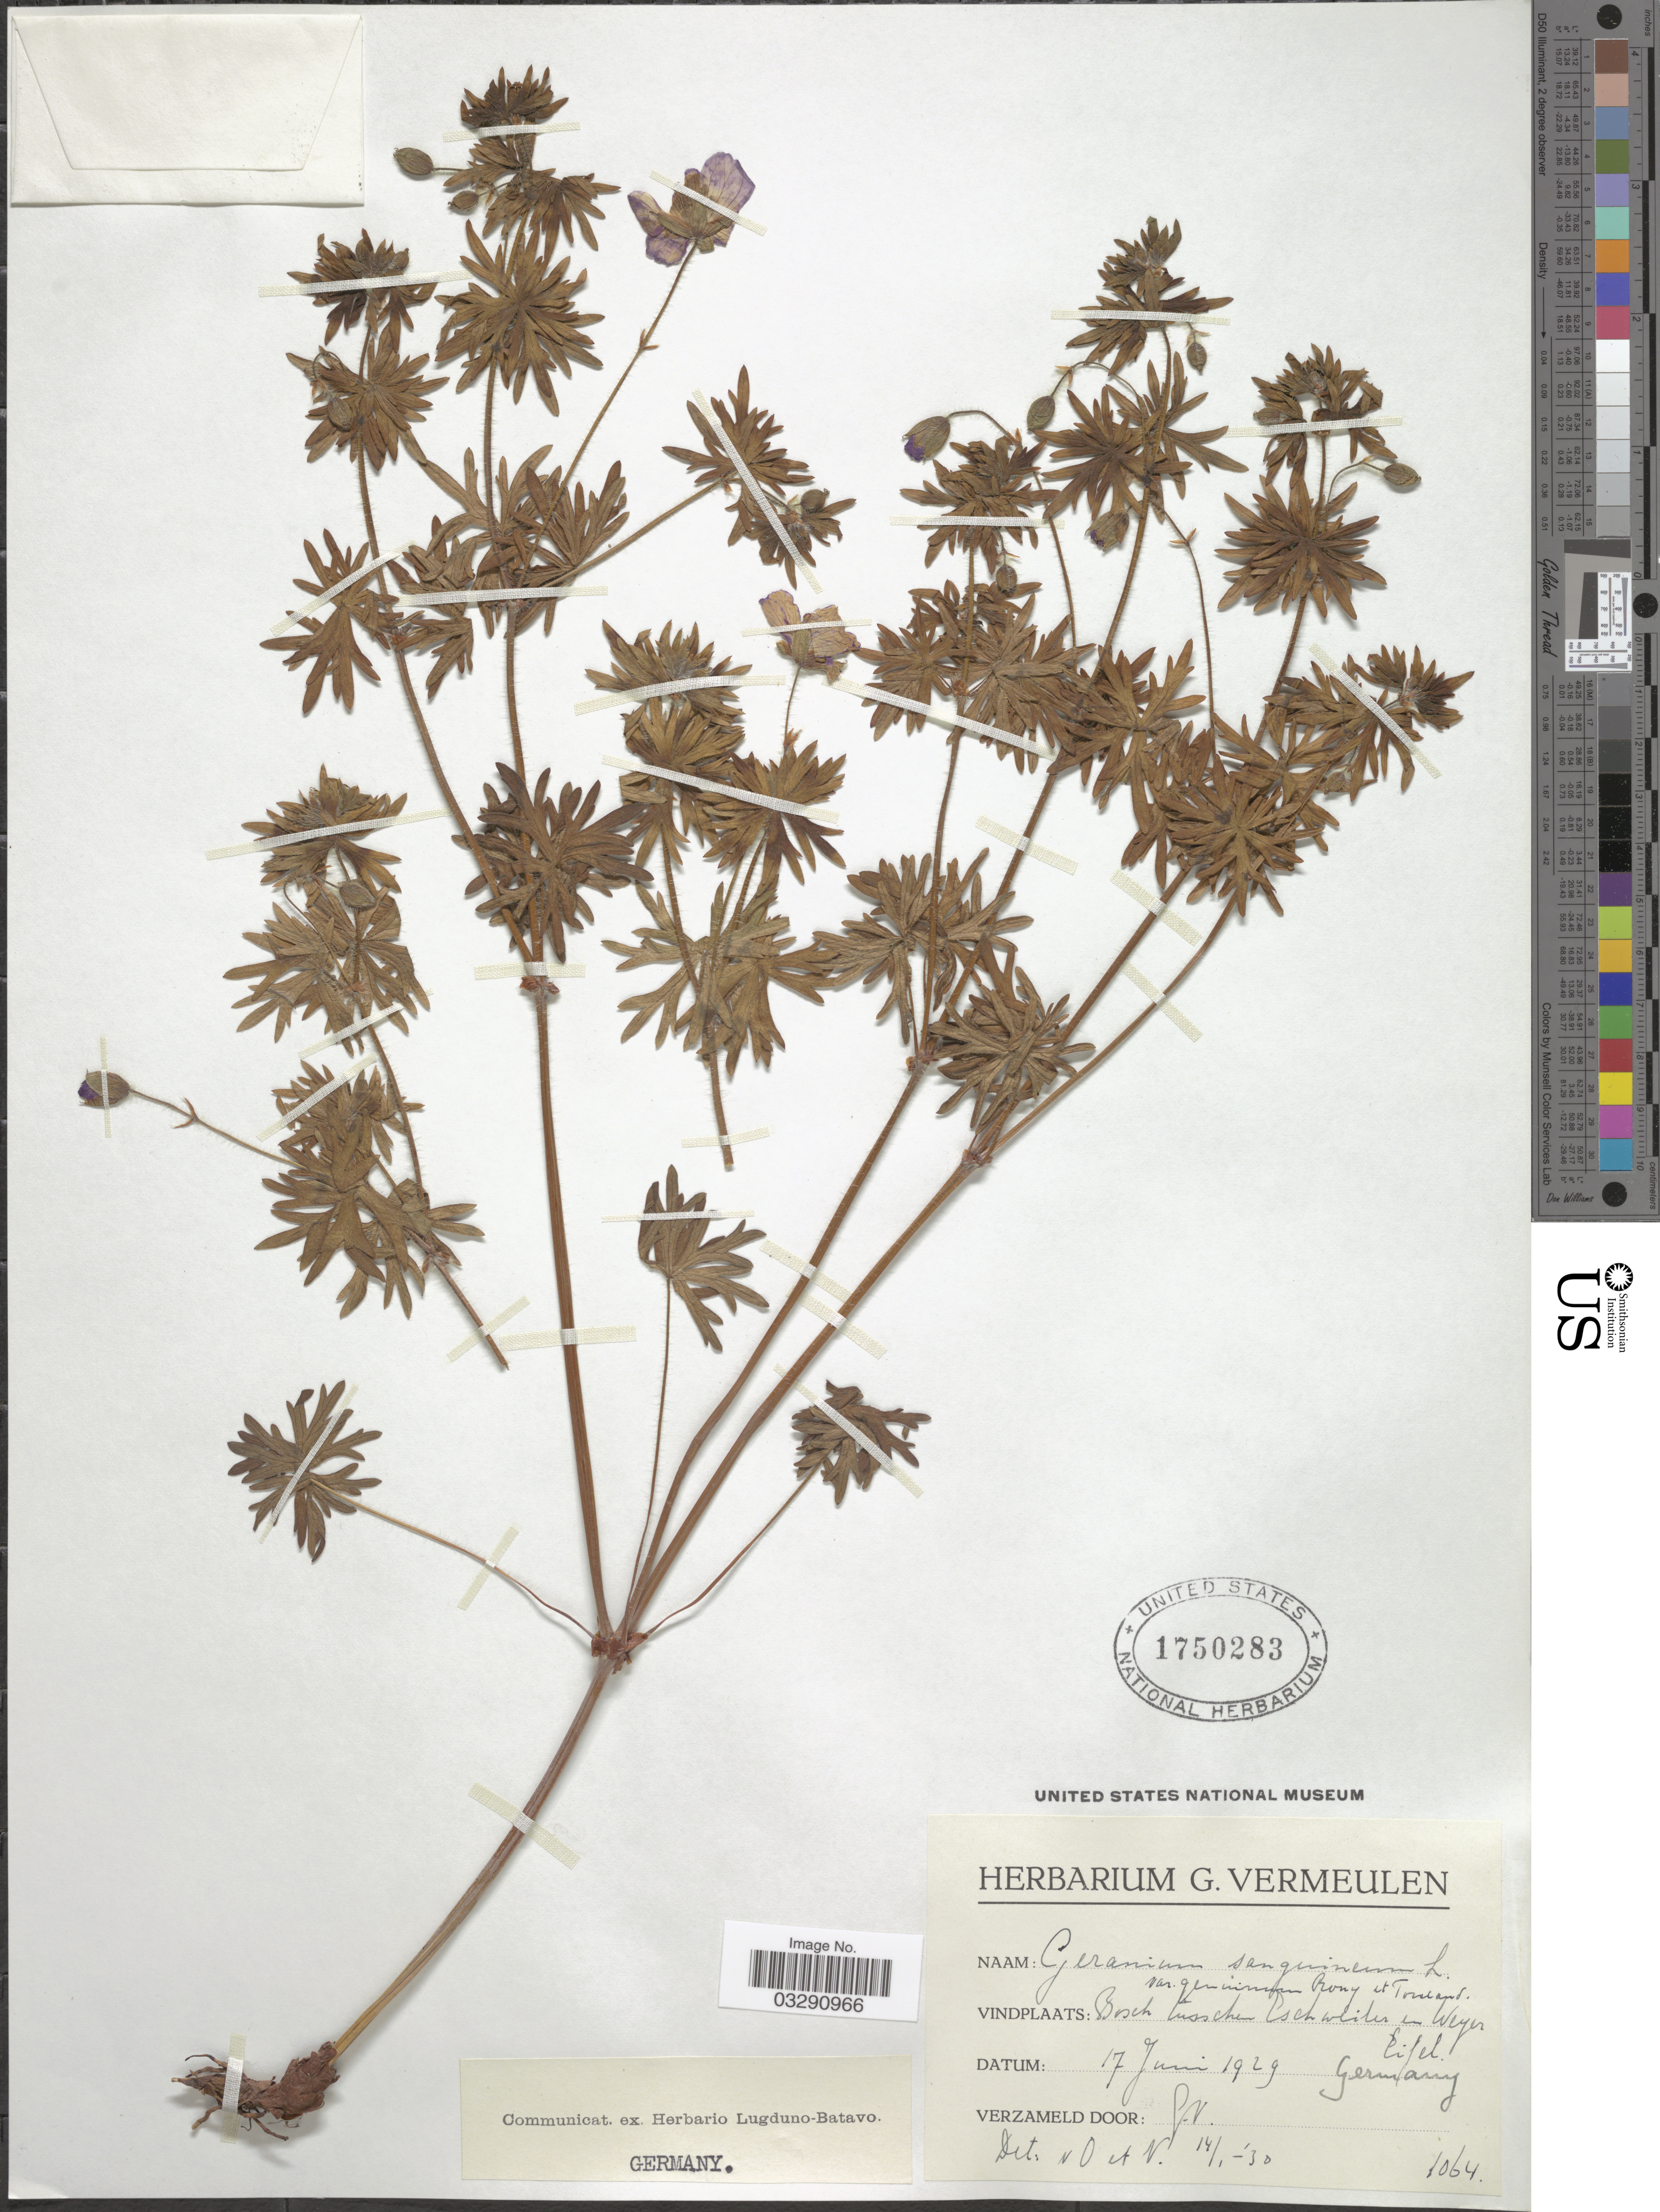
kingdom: Plantae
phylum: Tracheophyta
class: Magnoliopsida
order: Geraniales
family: Geraniaceae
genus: Geranium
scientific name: Geranium sanguineum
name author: L.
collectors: G. Vermeulen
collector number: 1064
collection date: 1929-06-17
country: Germany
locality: Bosch [interpreted] tusschen Cschwlister [interpreted] em [interpreted] Weyer.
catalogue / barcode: US 1750283